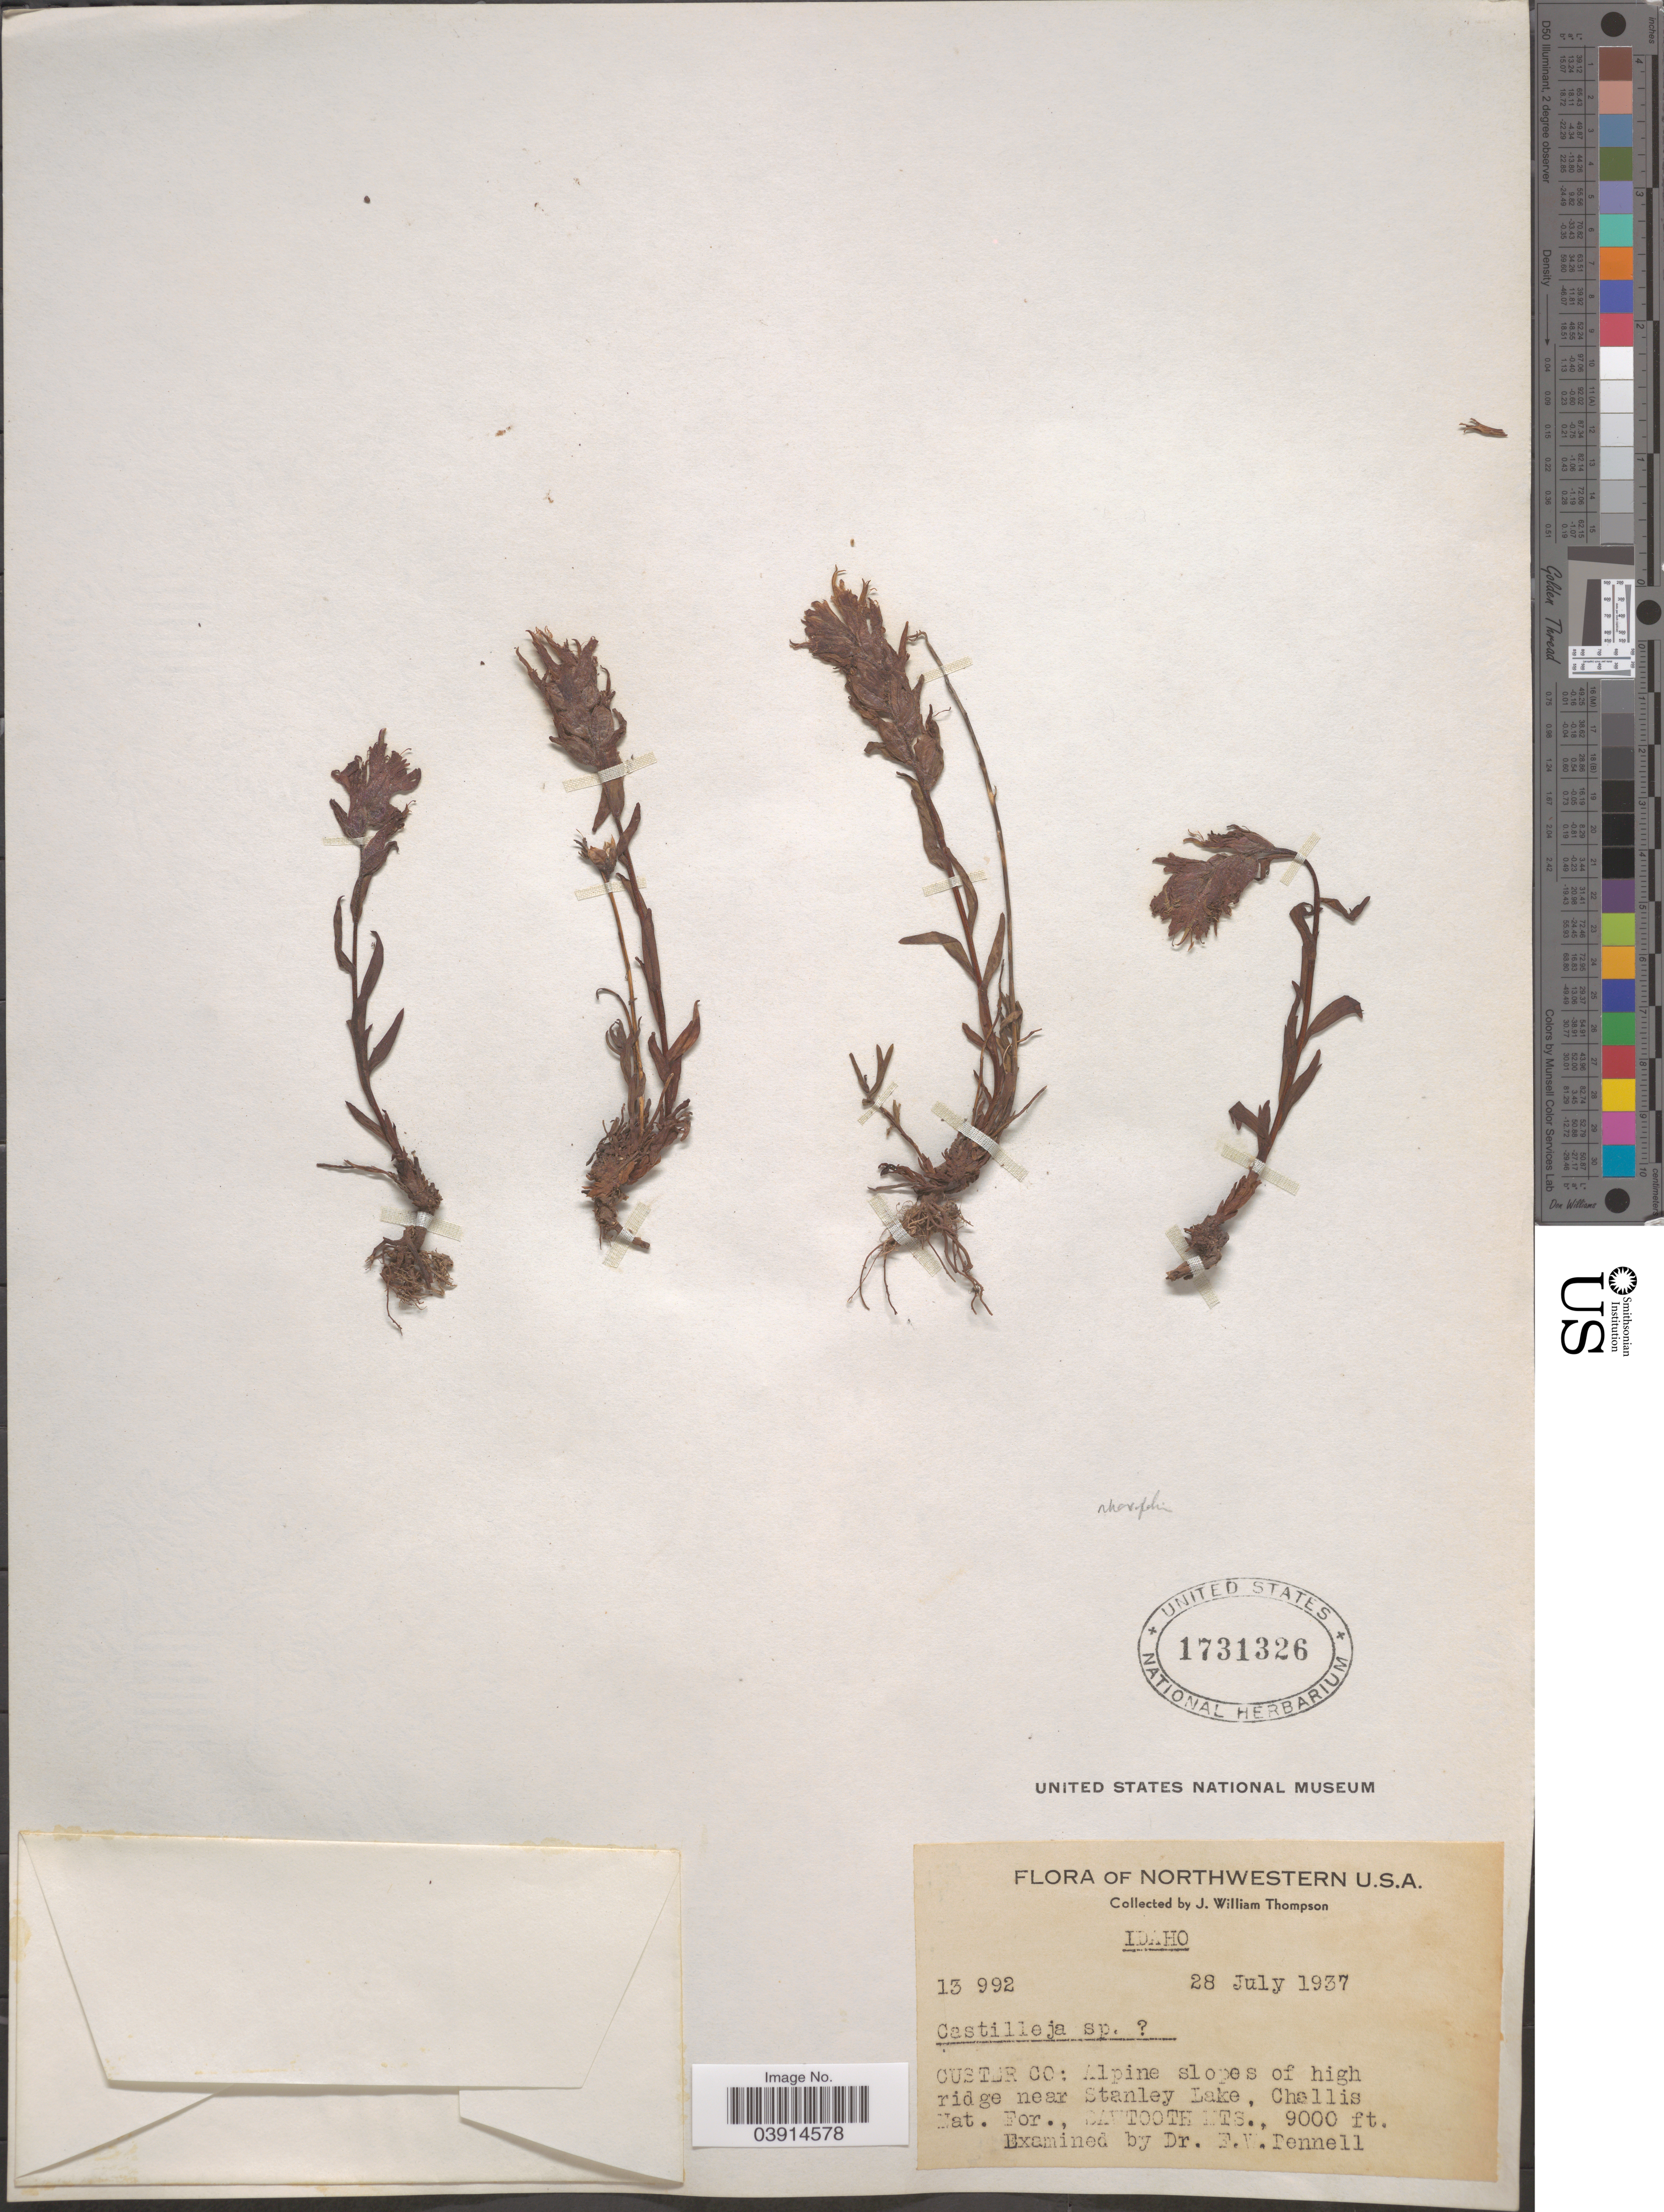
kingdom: Plantae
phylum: Tracheophyta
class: Magnoliopsida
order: Lamiales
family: Orobanchaceae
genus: Castilleja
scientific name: Castilleja sp.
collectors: J. W. Thompson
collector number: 13992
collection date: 1937-07-28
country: United States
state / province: Idaho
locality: Custer Co: Alpine slopes of high ridge near Stanley Lake, Challis Nat. For. Sawtooth Mts.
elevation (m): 2743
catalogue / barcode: US 1731326